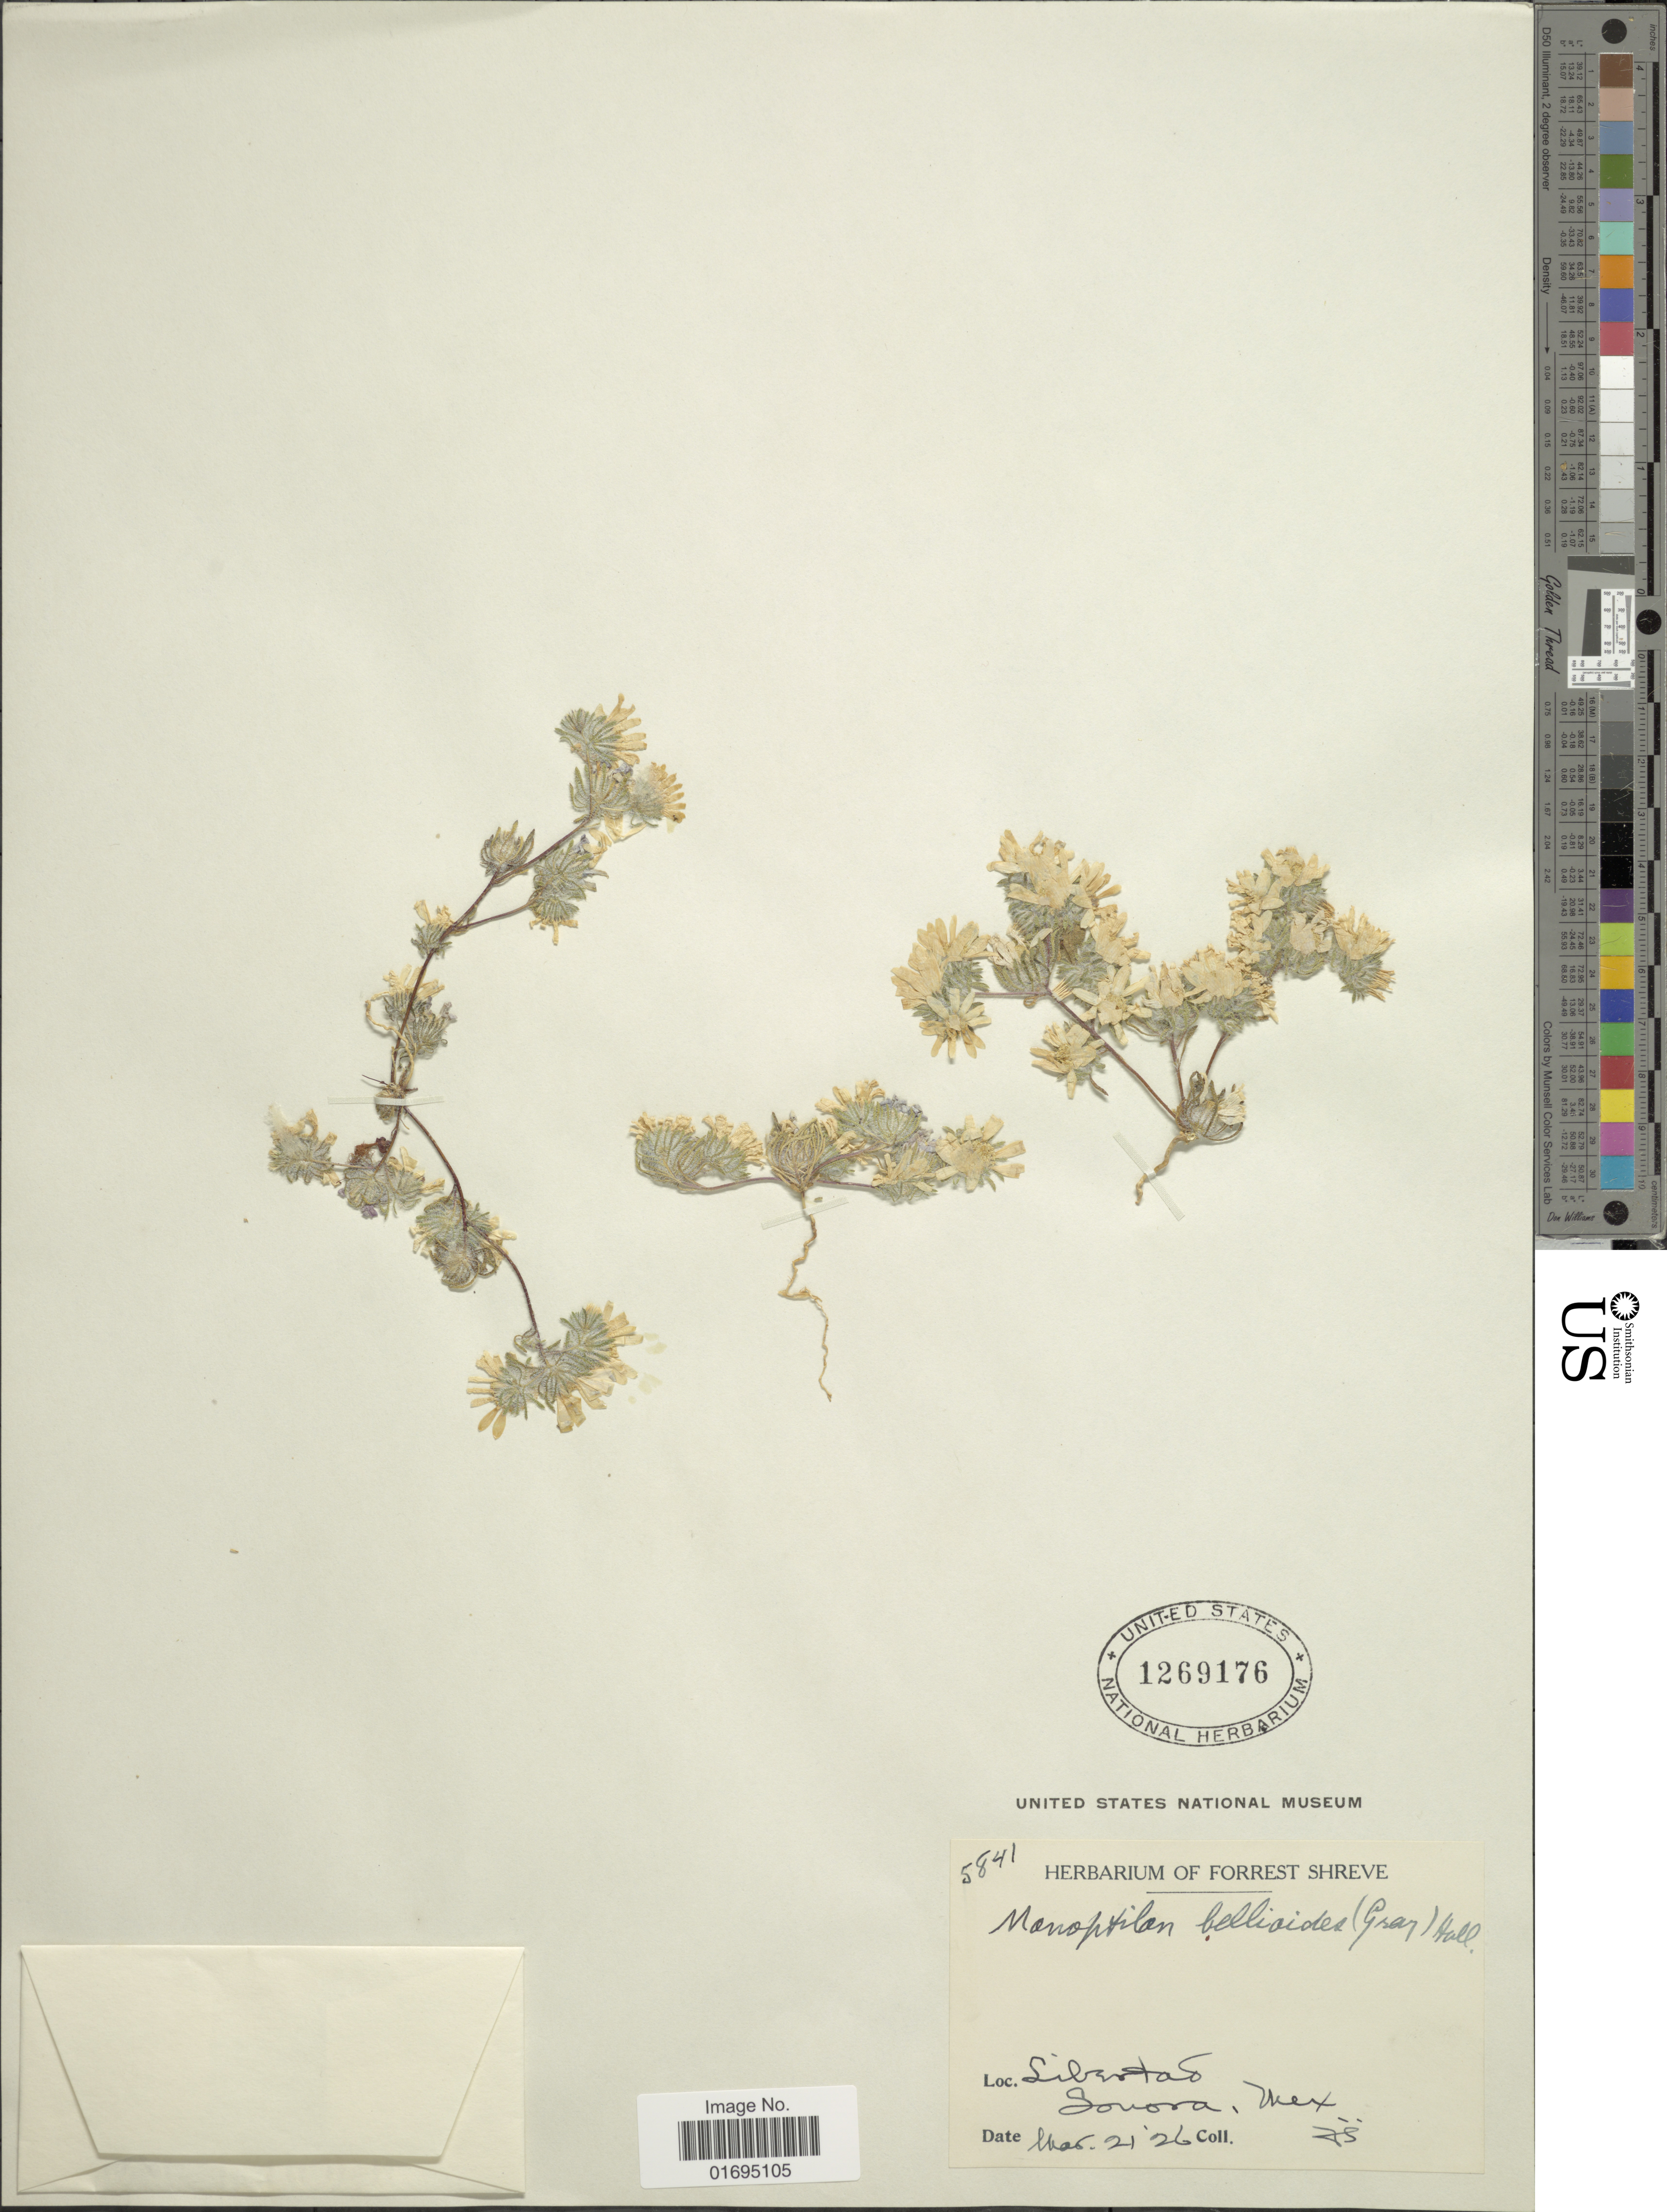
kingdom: Plantae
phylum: Tracheophyta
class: Magnoliopsida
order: Asterales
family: Asteraceae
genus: Monoptilon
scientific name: Monoptilon bellioides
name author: (A. Gray) H.M. Hall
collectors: F. Shreve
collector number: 5841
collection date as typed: Transcribed d/m/y: 21/3/26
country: Mexico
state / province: Sonora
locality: Libertad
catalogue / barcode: US 1269176